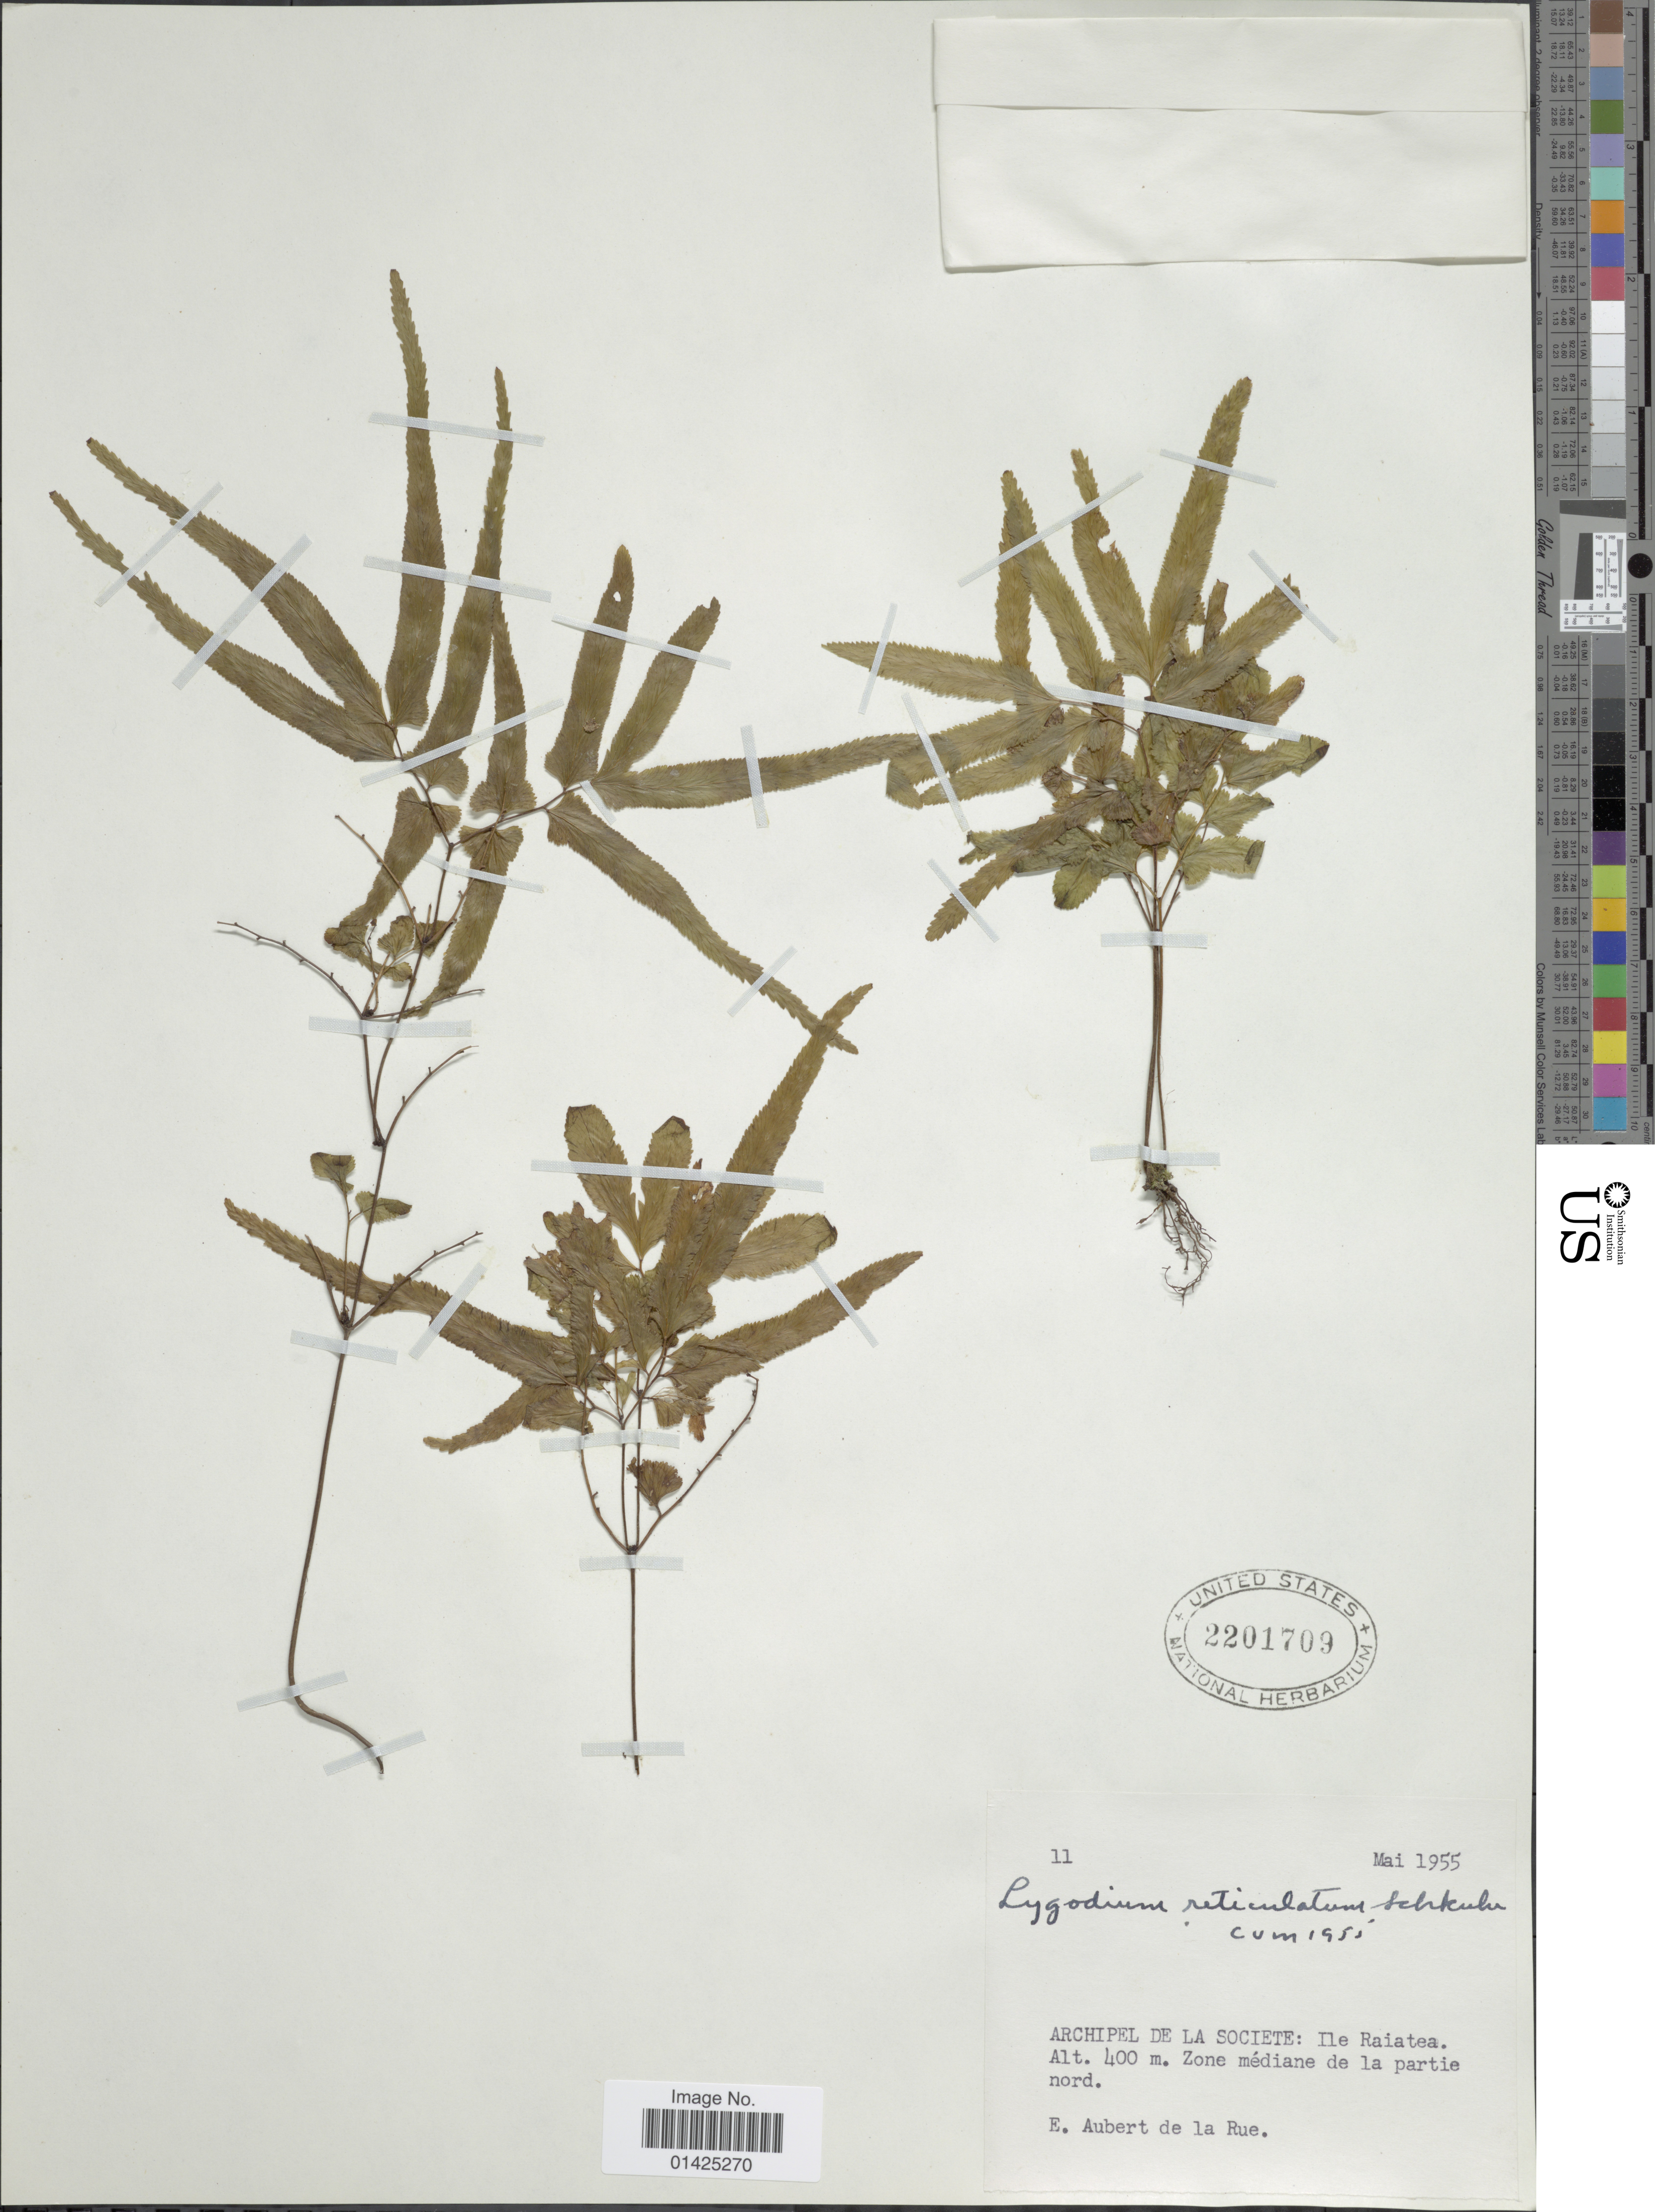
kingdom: Plantae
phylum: Tracheophyta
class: Polypodiopsida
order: Schizaeales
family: Lygodiaceae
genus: Lygodium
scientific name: Lygodium reticulatum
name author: Schkuhr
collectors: E. Aubert de La Rüe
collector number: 11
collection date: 1955-05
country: French Polynesia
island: Raiatea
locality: Archipel de la Societe: IIe Raiatea.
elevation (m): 400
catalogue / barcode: US 2201709